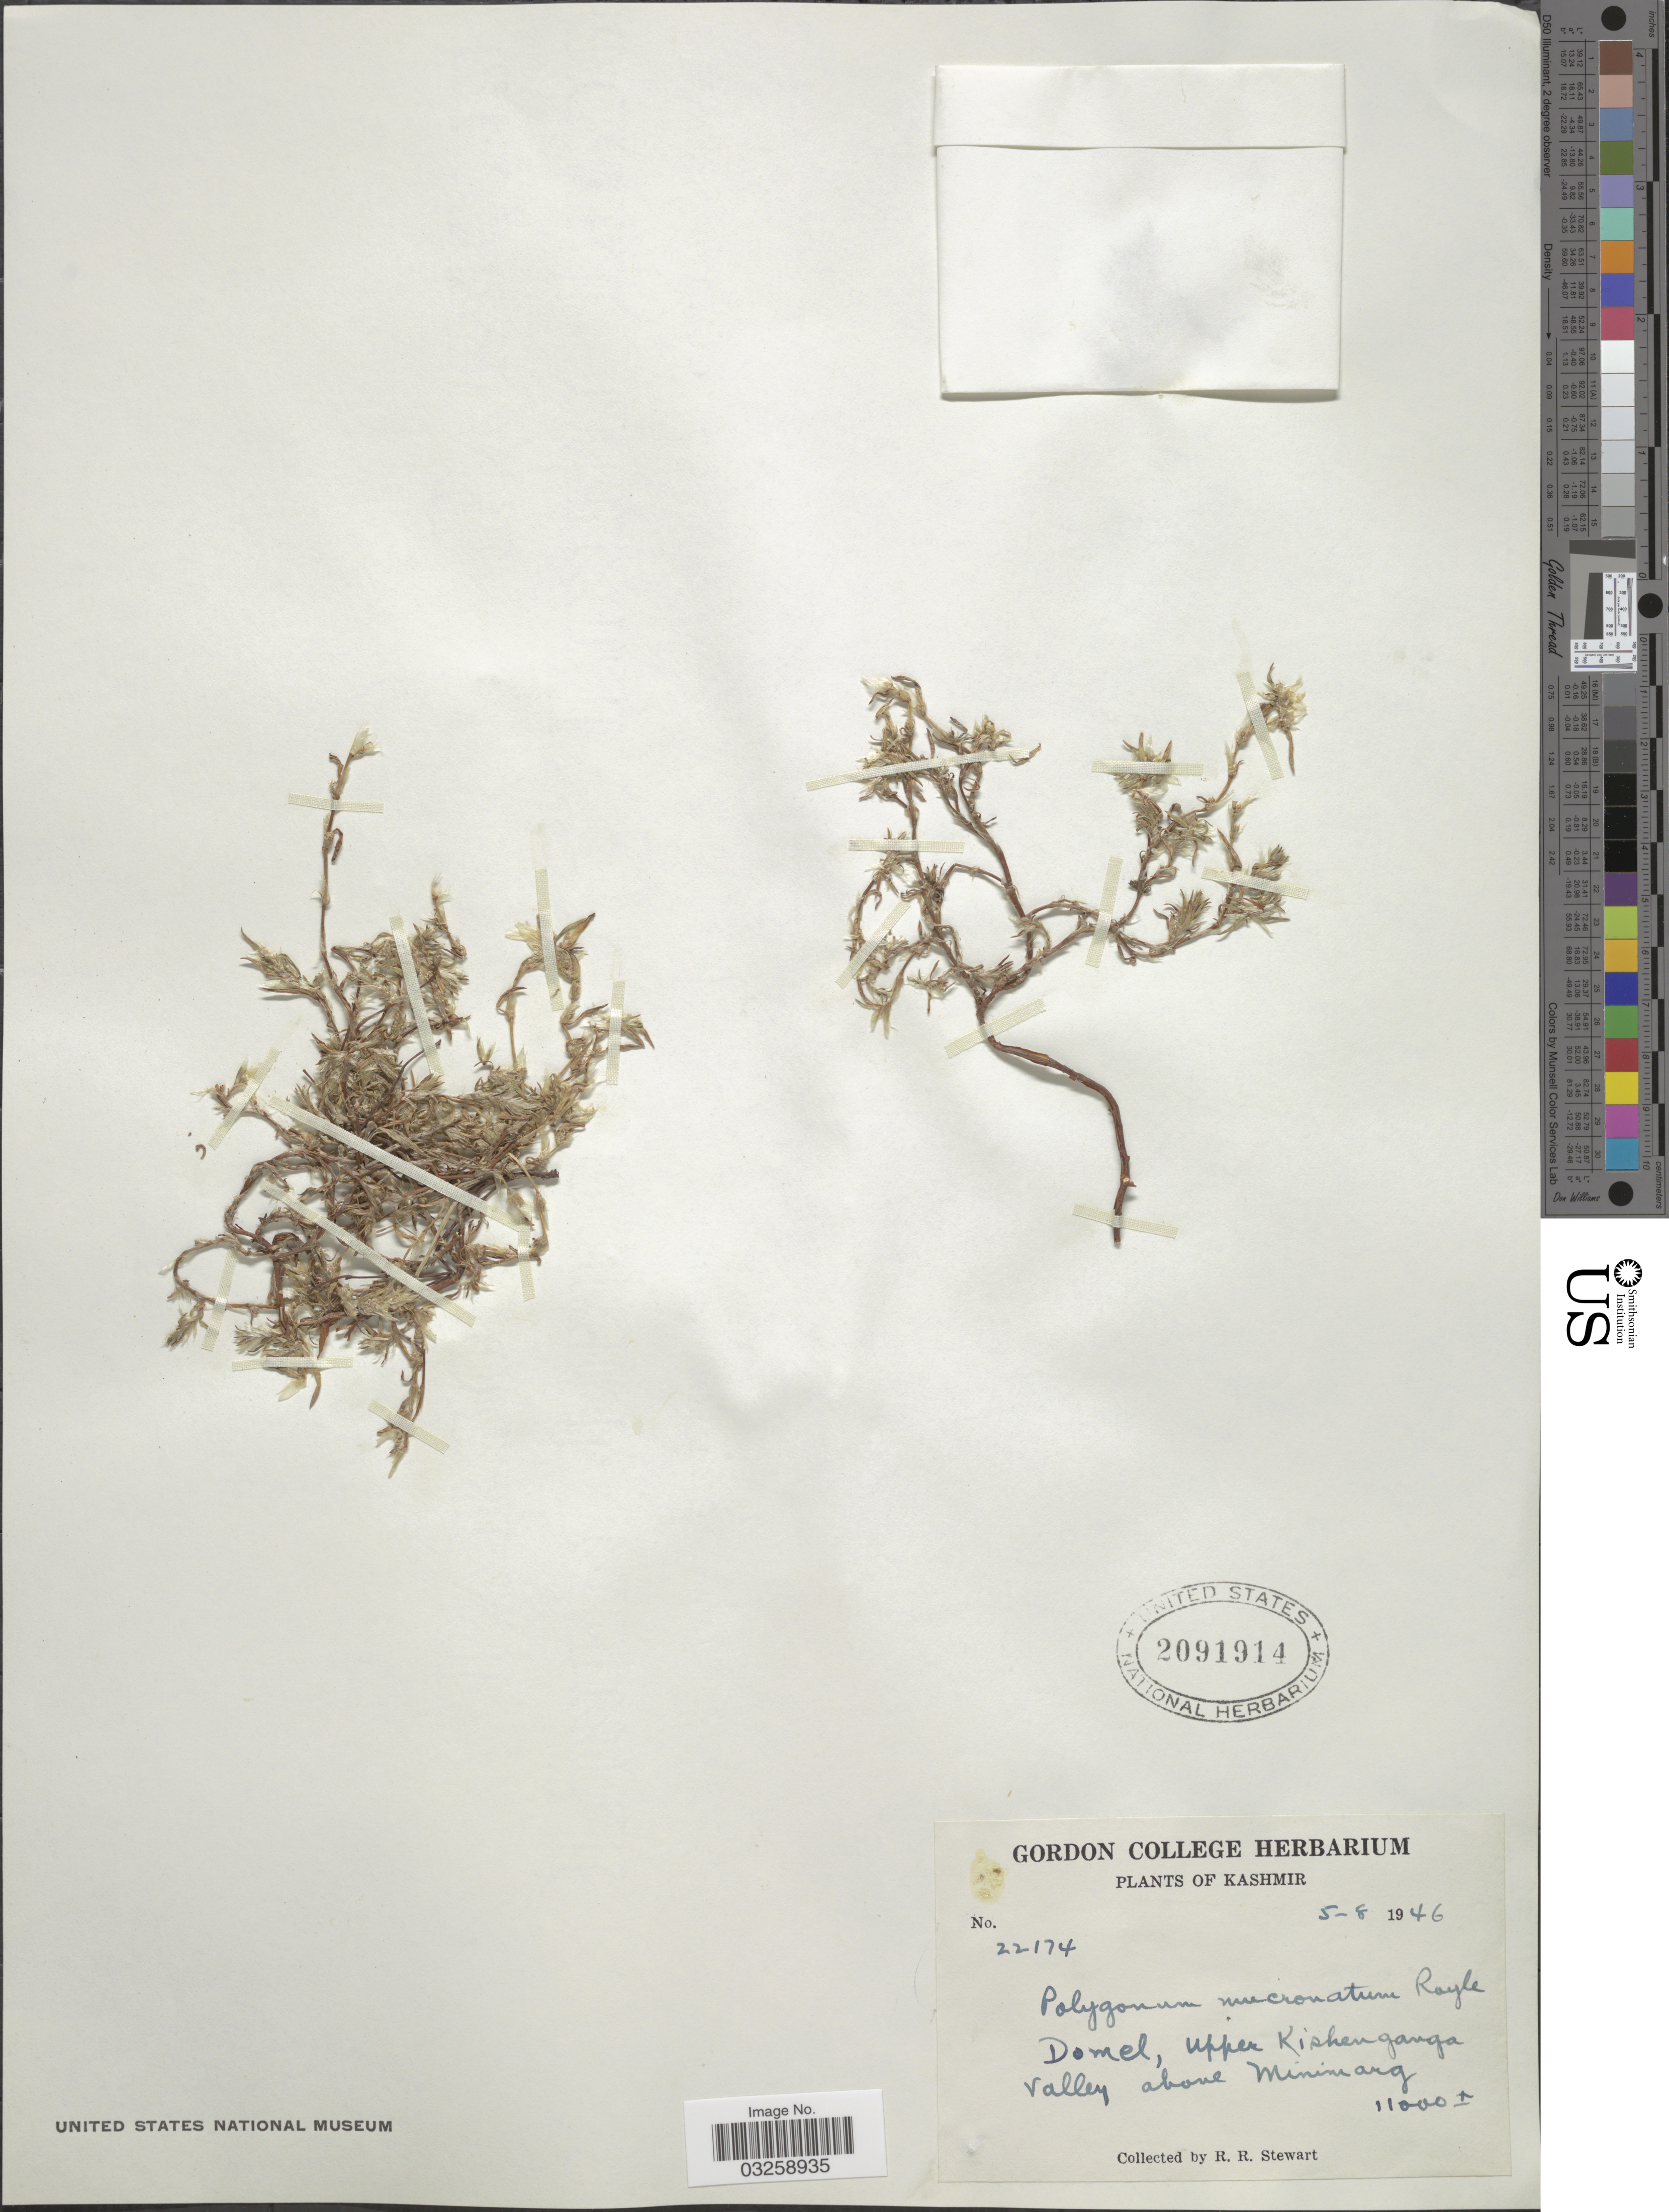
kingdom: Plantae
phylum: Tracheophyta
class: Magnoliopsida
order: Caryophyllales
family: Polygonaceae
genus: Polygonum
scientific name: Polygonum paronychioides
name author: C.A. Mey.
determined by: Strong, Mark T., (BOT), Smithsonian Institution - National Museum of Natural History (UNITED STATES)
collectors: R. Stewart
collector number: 22174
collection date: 1946-08-05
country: India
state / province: Jammu and Kashmir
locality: Domel, upper Kishenganga Valley about Minimarg.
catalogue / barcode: US 2091914